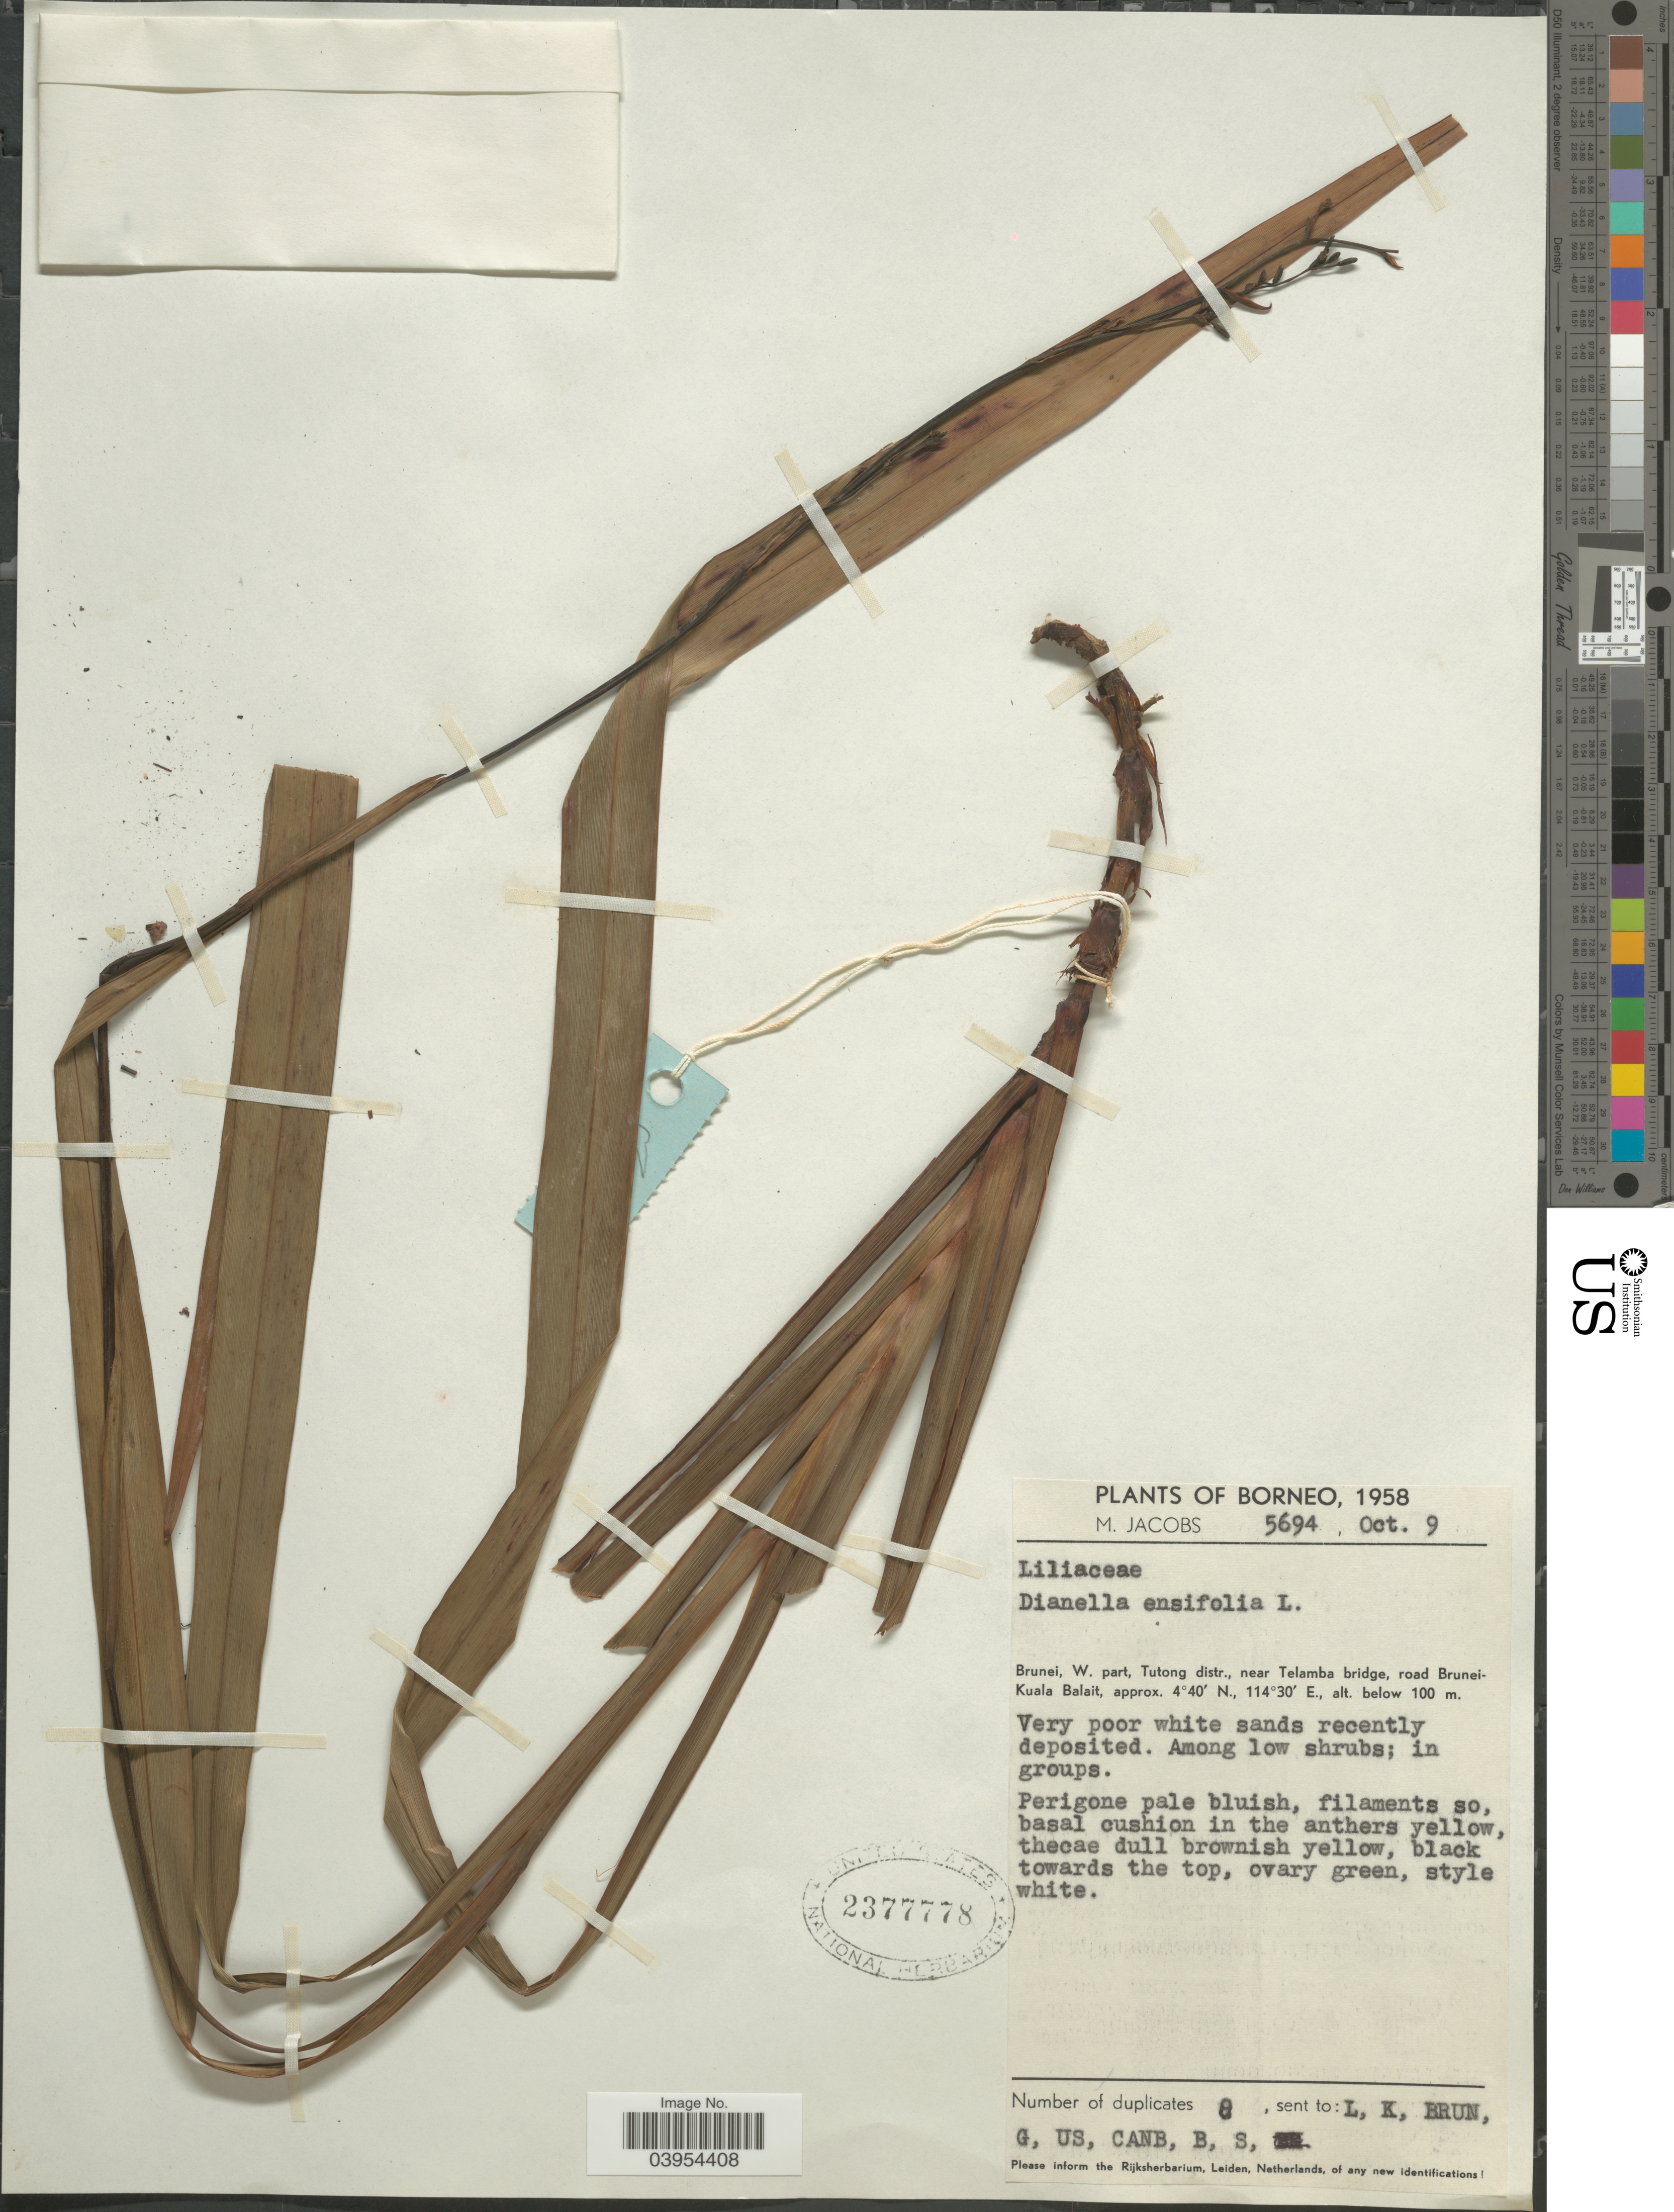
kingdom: Plantae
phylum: Tracheophyta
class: Liliopsida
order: Asparagales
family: Asphodelaceae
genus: Dianella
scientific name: Dianella ensifolia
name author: (L.) DC.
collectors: M. Jacobs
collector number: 5694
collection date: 1958-10-09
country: Brunei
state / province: Brunei and Muara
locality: Borneo. Brunei, W. part, Tutong distr., near Telamba ridge, road Brunei-Kuala Balait.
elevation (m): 100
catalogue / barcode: US 2377778